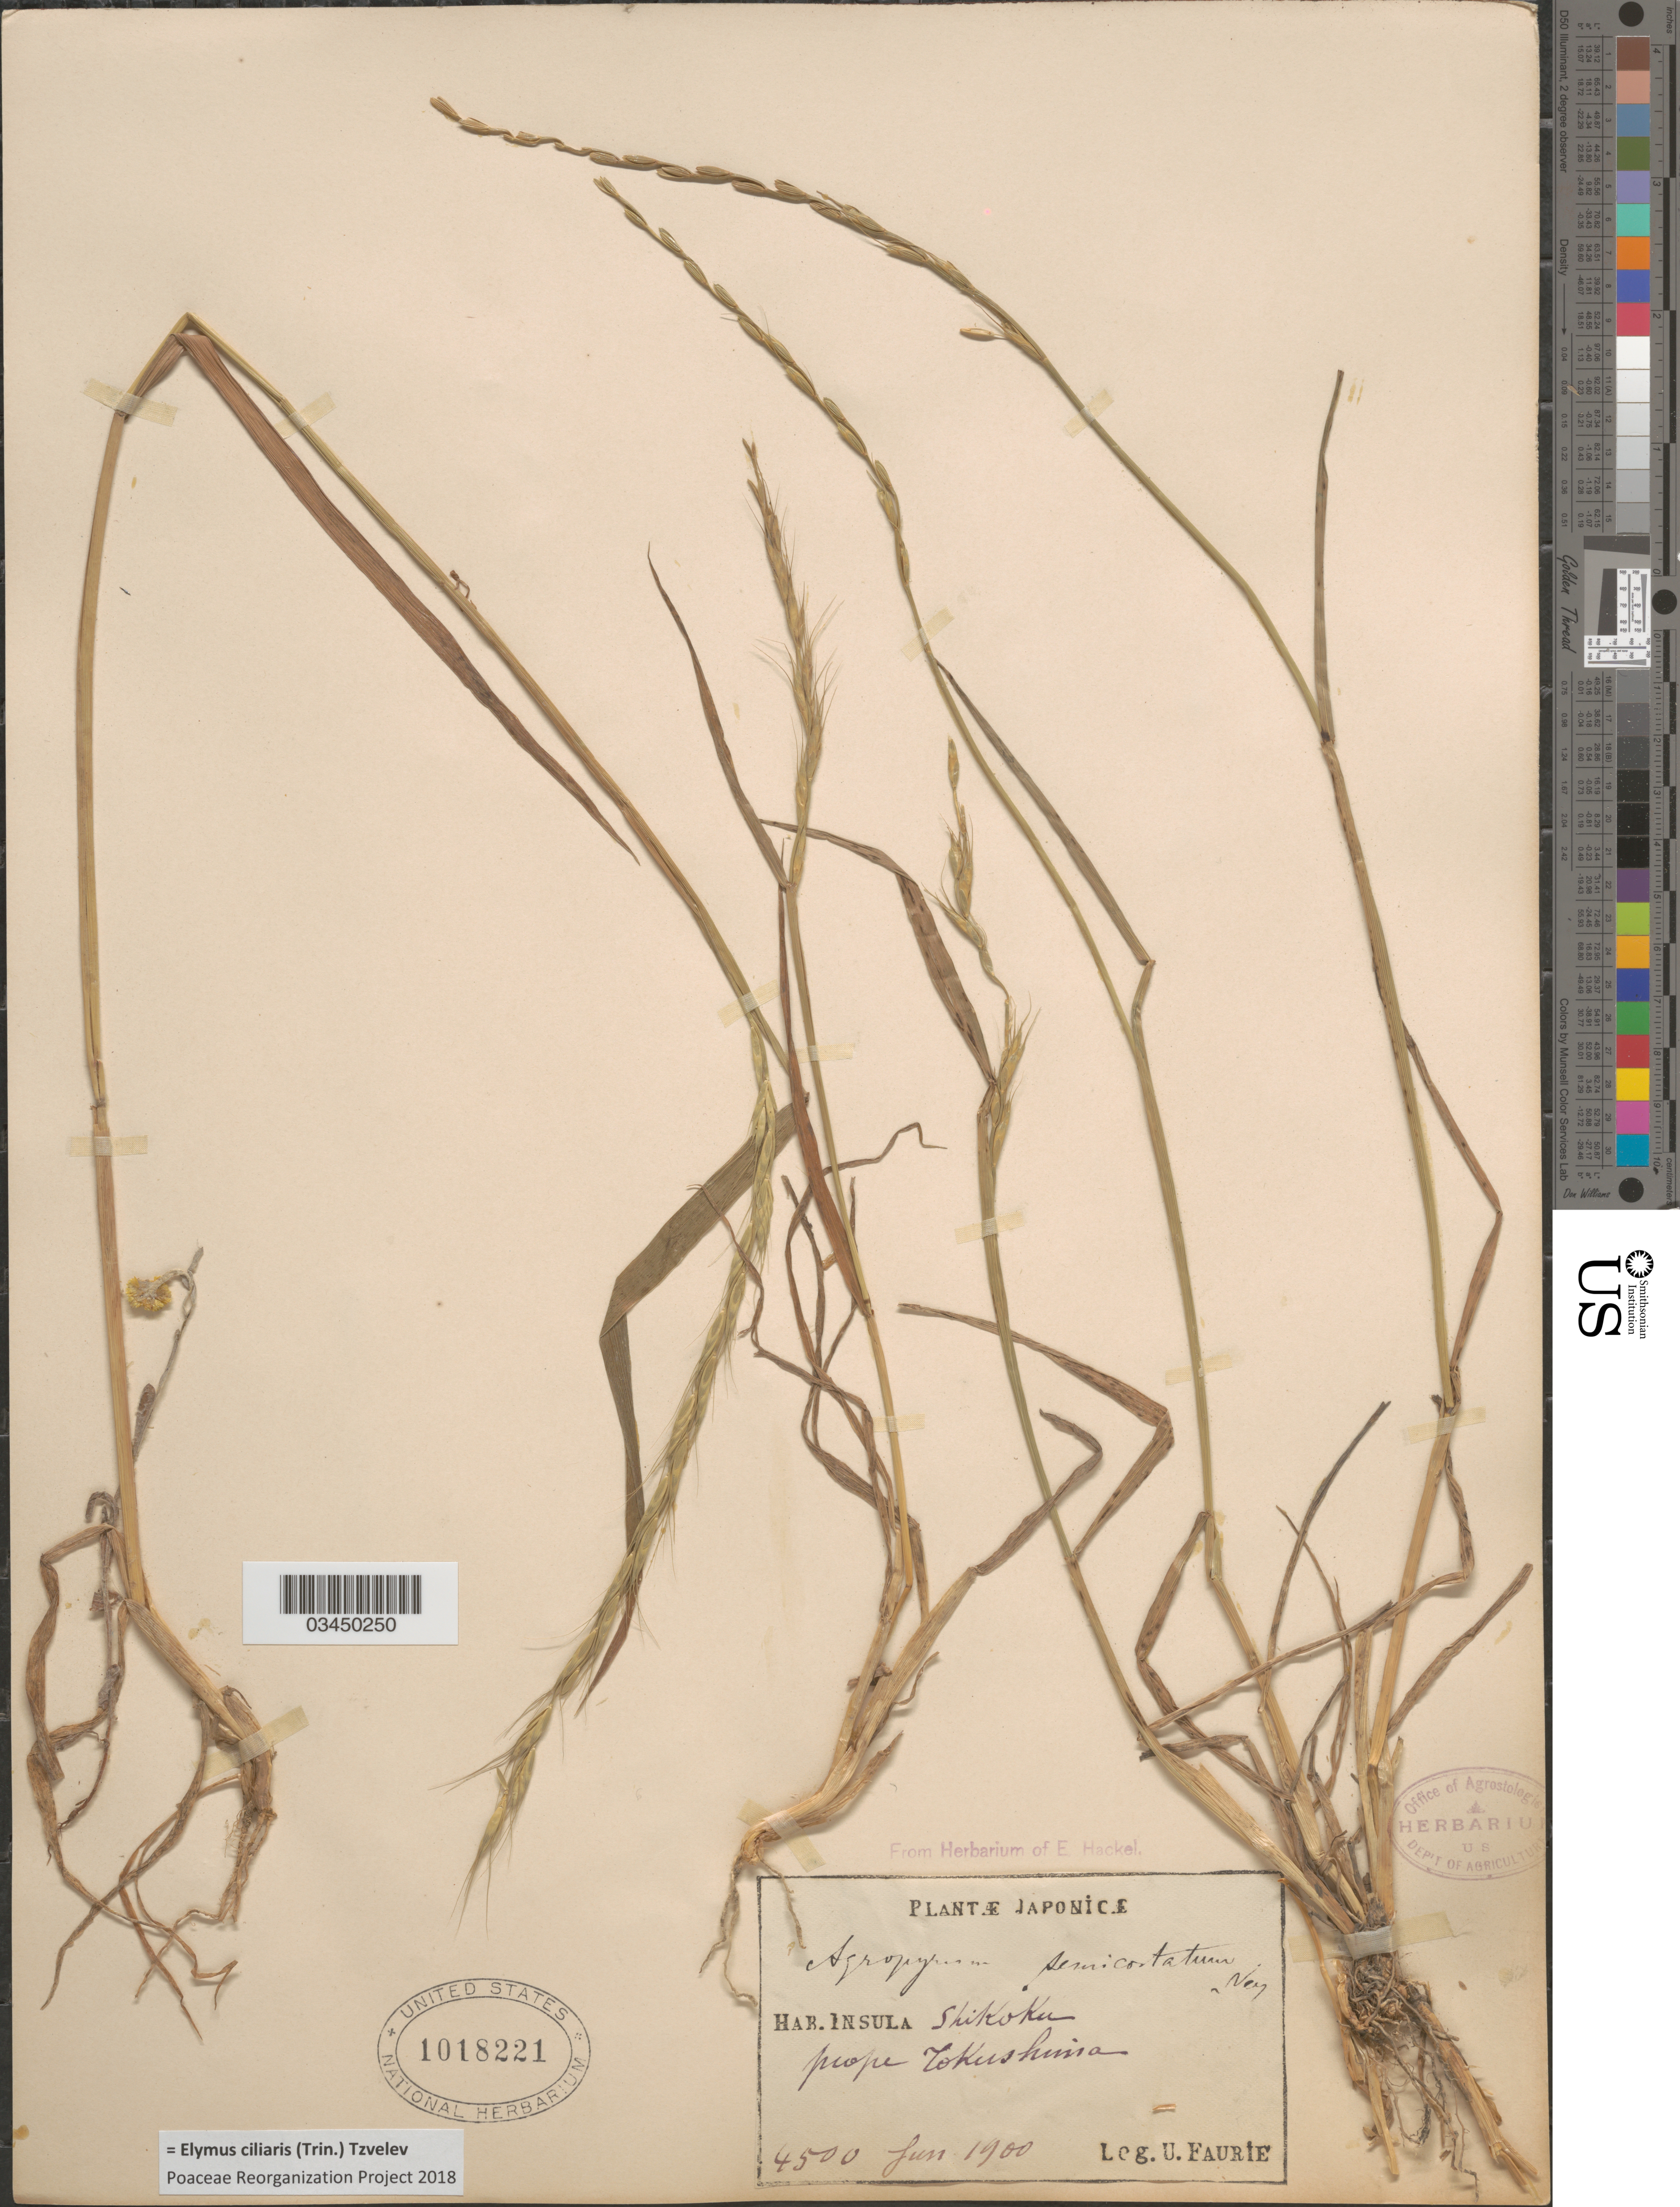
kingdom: Plantae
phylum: Tracheophyta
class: Liliopsida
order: Poales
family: Poaceae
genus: Elymus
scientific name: Elymus ciliaris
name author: (Trin.) Tzvelev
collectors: U. Faurie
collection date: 1900-06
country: Japan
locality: Insula Shikoku prope Tokushima.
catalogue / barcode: US 1018221